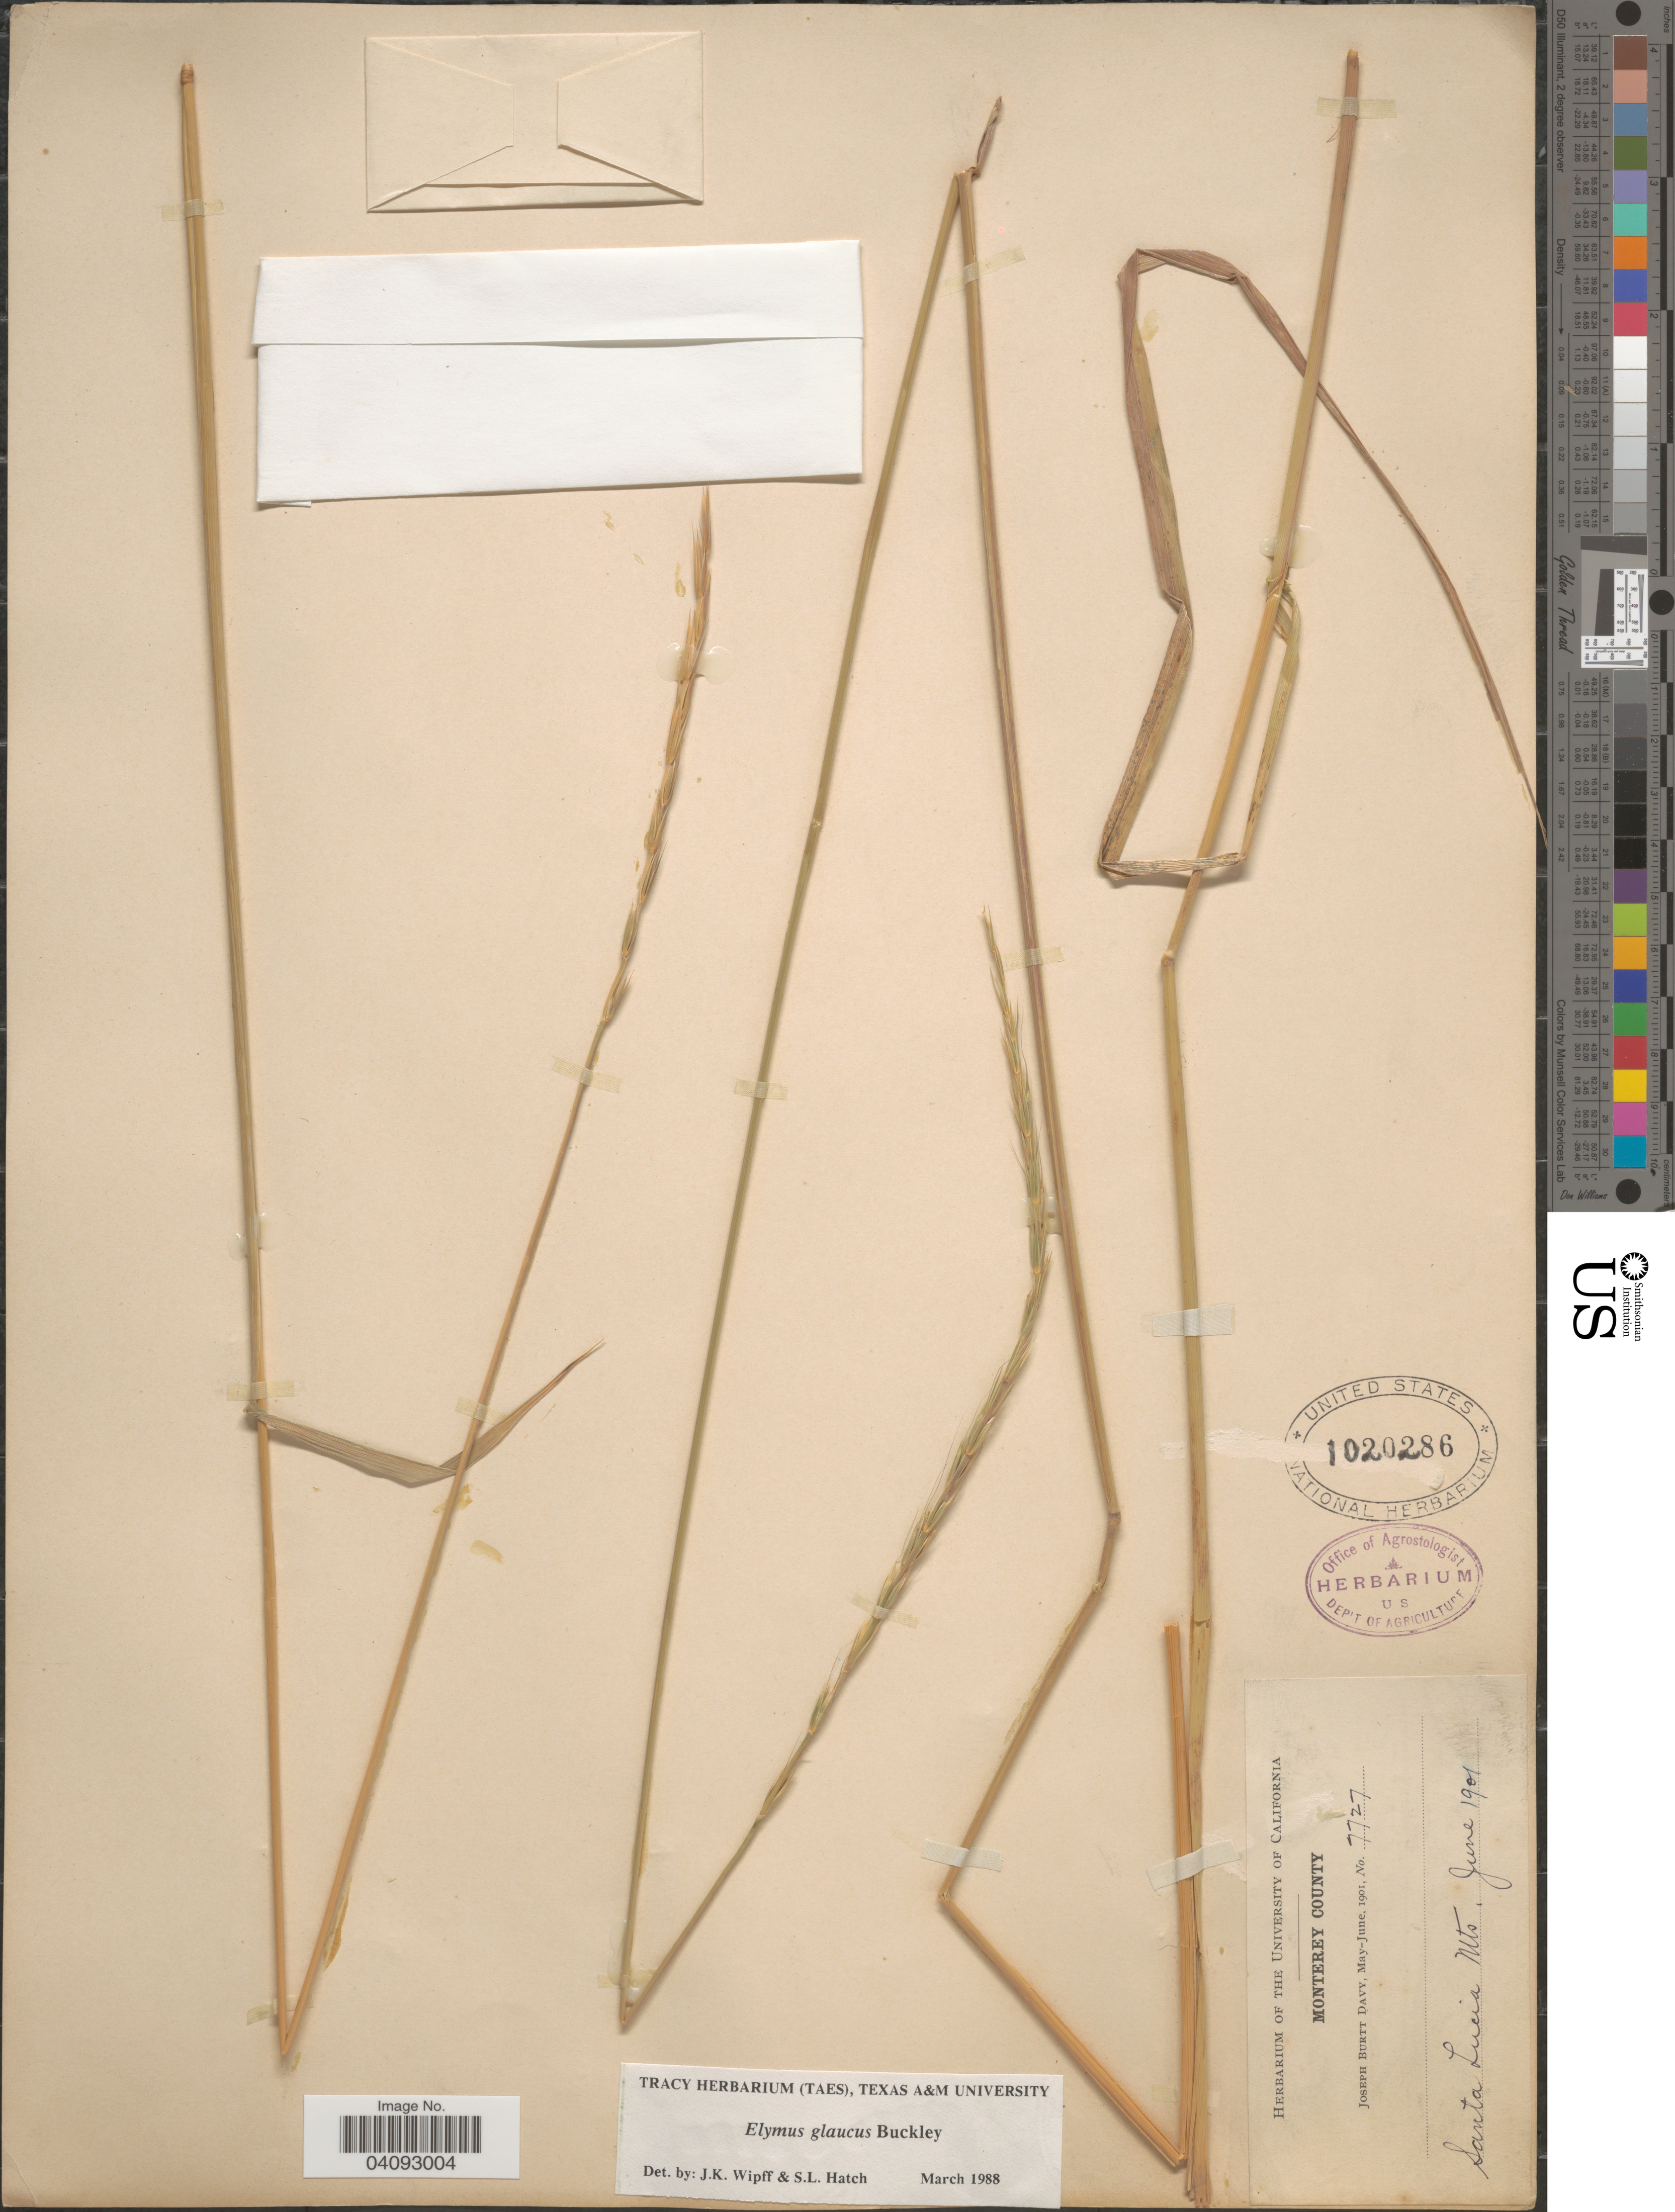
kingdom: Plantae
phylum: Tracheophyta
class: Liliopsida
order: Poales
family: Poaceae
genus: Elymus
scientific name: Elymus glaucus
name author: Buckley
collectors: J. Burtt Davy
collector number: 7727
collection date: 1901-06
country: United States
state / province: California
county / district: Monterey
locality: Monterey County. Santa Lucia Mts.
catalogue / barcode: US 1020286